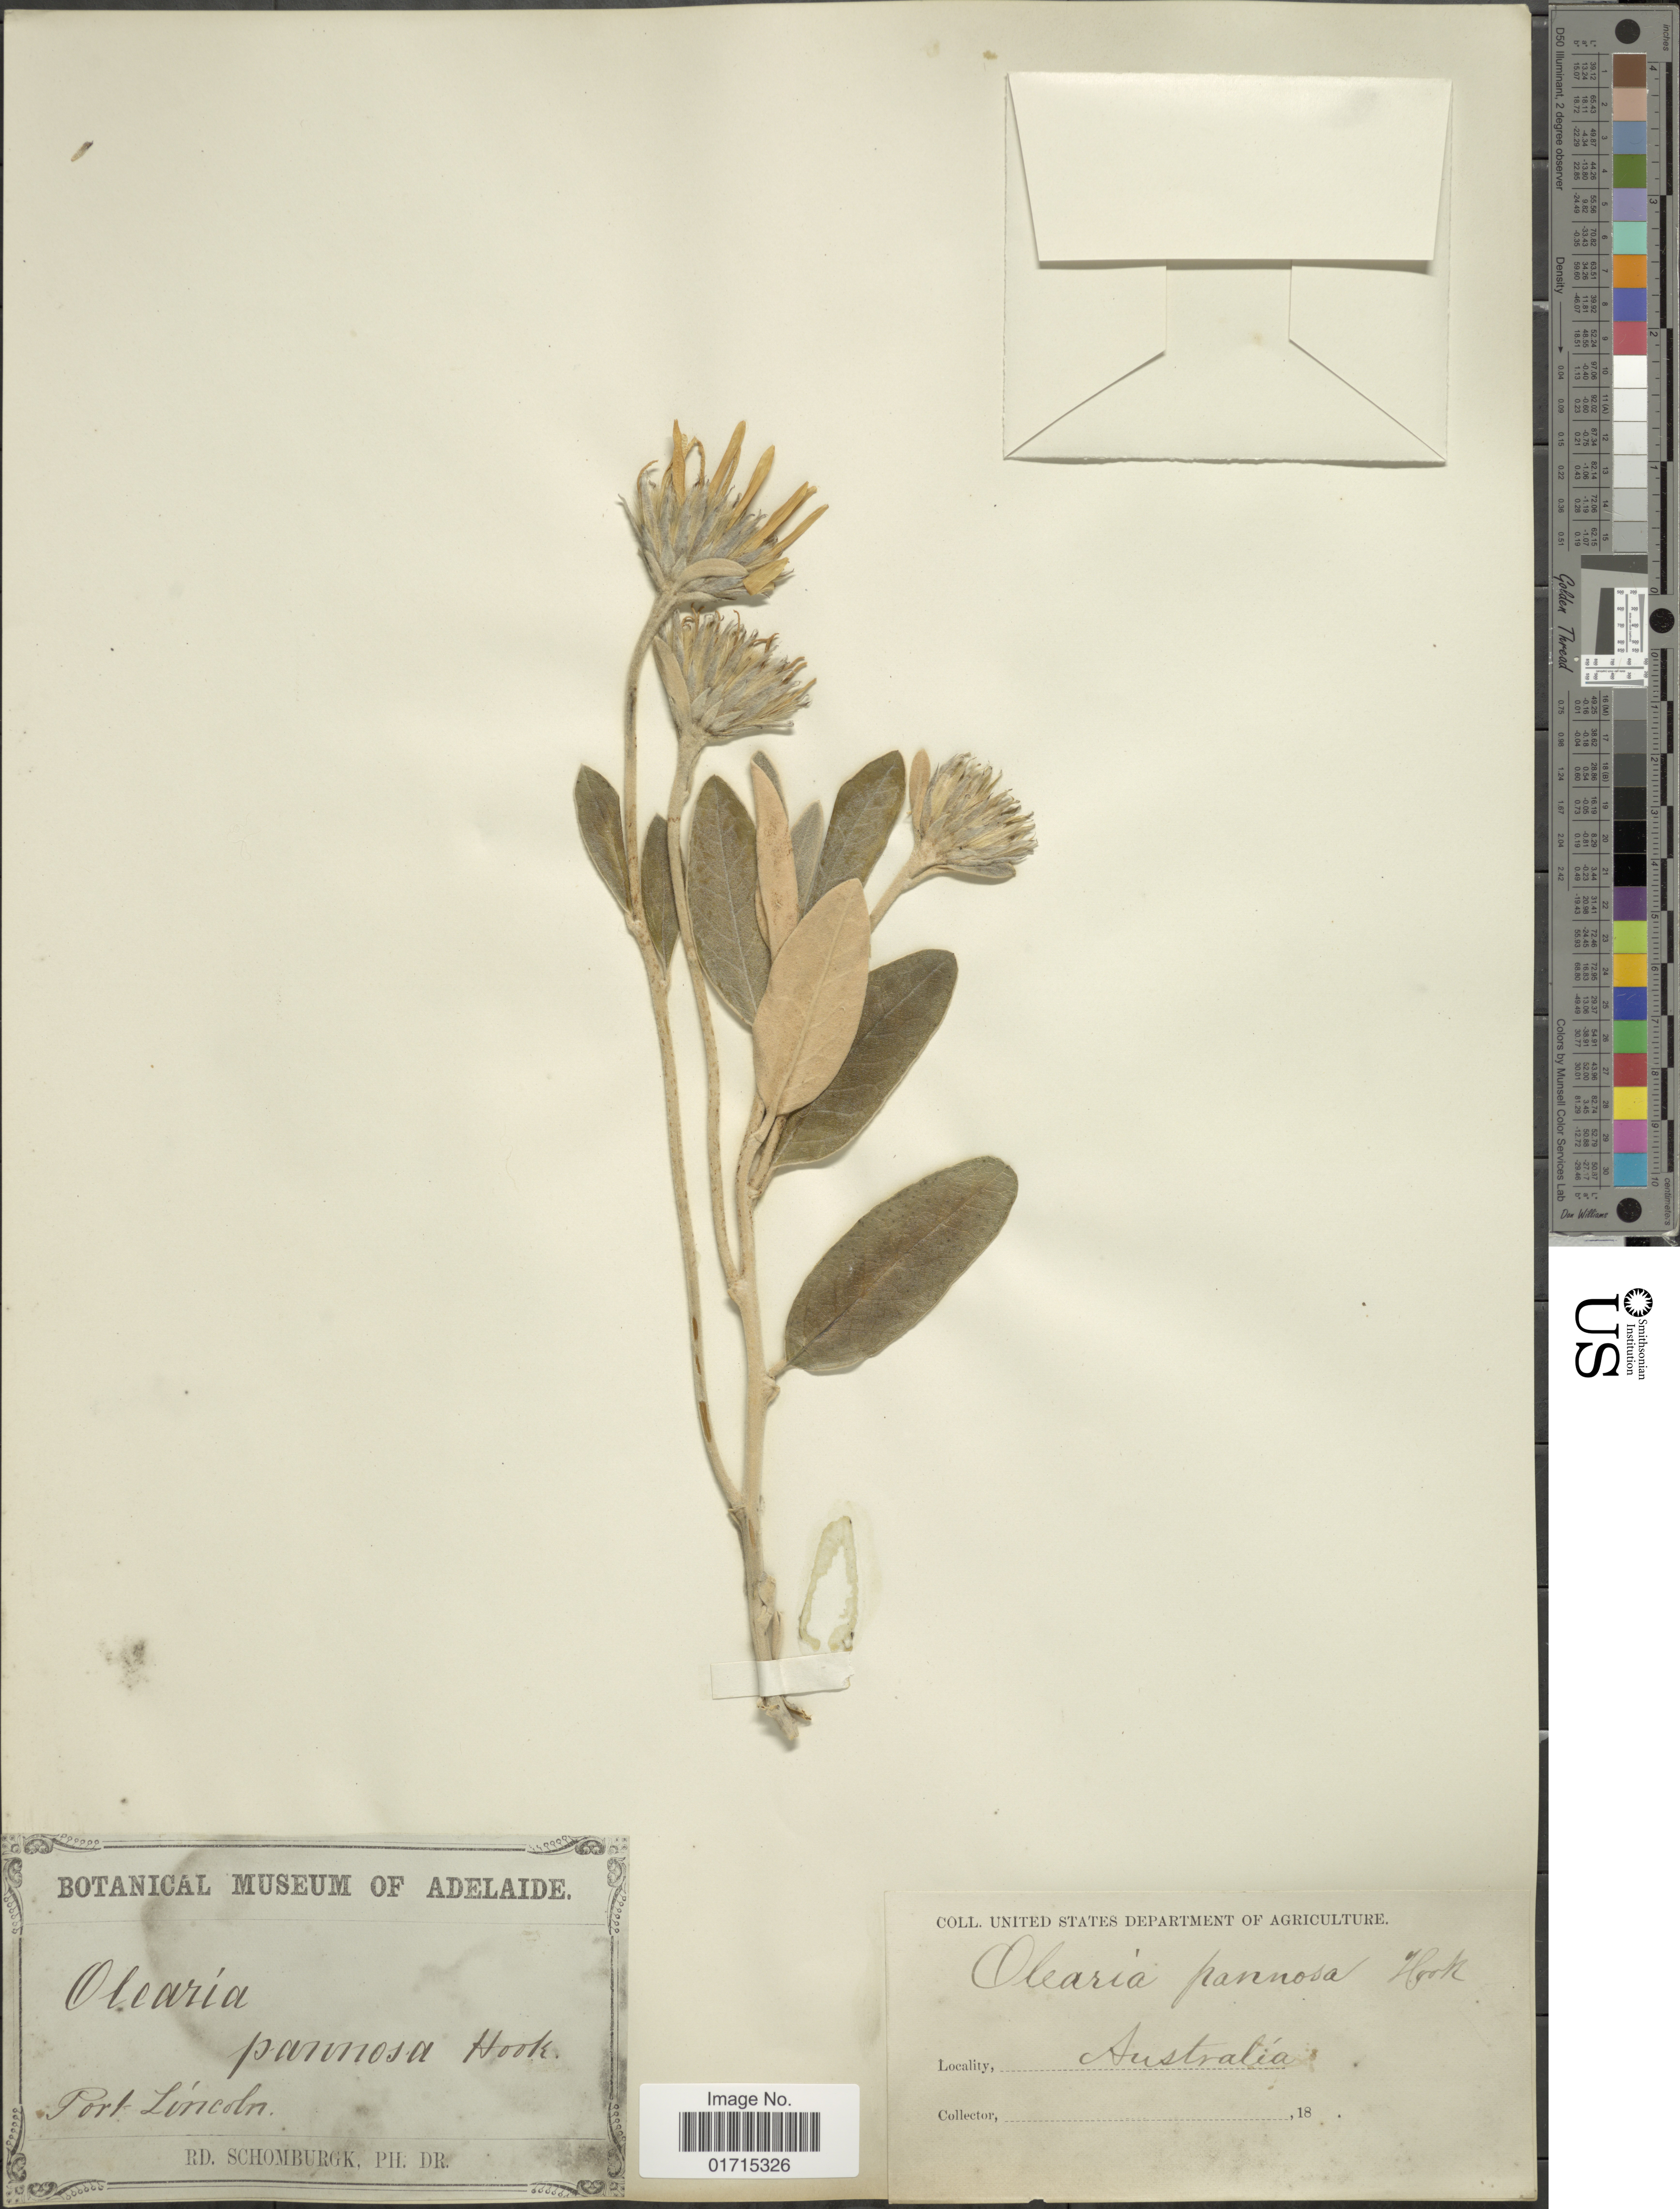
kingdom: Plantae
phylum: Tracheophyta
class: Magnoliopsida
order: Asterales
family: Asteraceae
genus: Olearia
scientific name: Olearia pannosa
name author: Hook.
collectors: M. R. Schomburgk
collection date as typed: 18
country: Australia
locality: Port Lincoln.